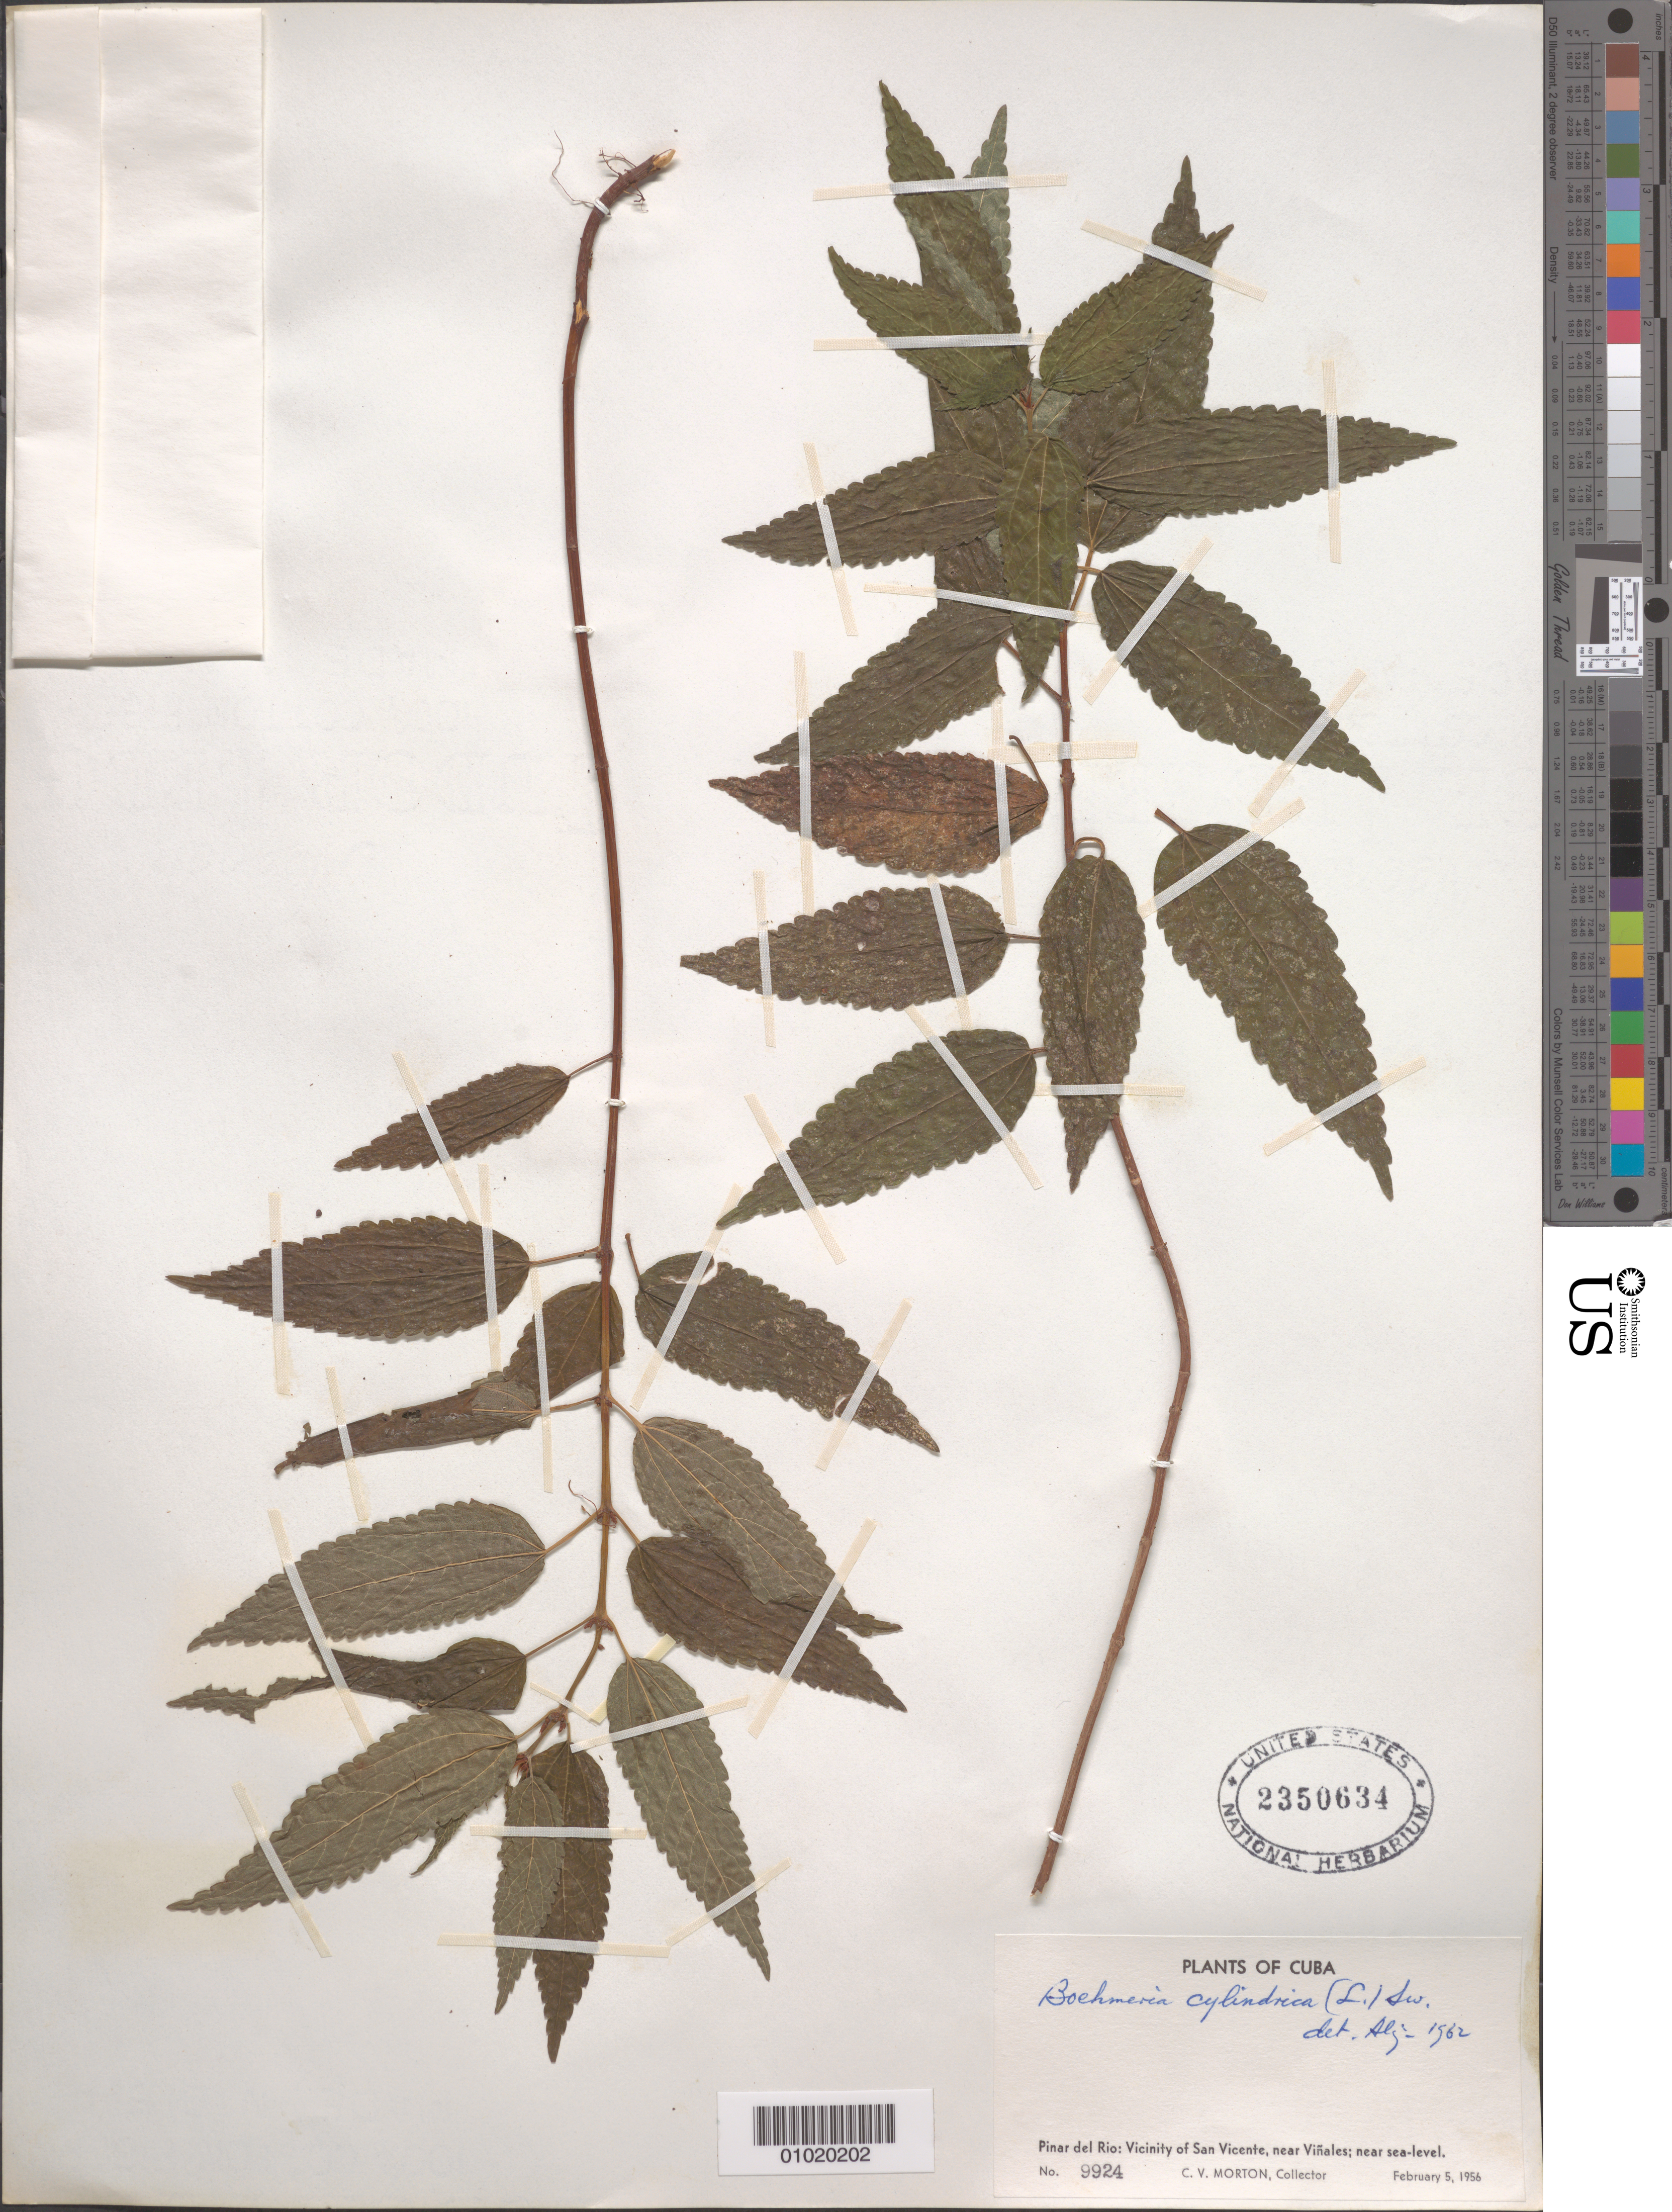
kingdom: Plantae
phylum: Tracheophyta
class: Magnoliopsida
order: Rosales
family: Urticaceae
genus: Boehmeria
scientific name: Boehmeria cylindrica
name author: (L.) Sw.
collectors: C. V. Morton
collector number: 9924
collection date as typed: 05 Feb 1956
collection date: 1956-02-05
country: Cuba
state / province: Pinar del Rio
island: Cuba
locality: Vicinity of San Vicente, near Viñales; near sea-level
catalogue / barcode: US 2350634